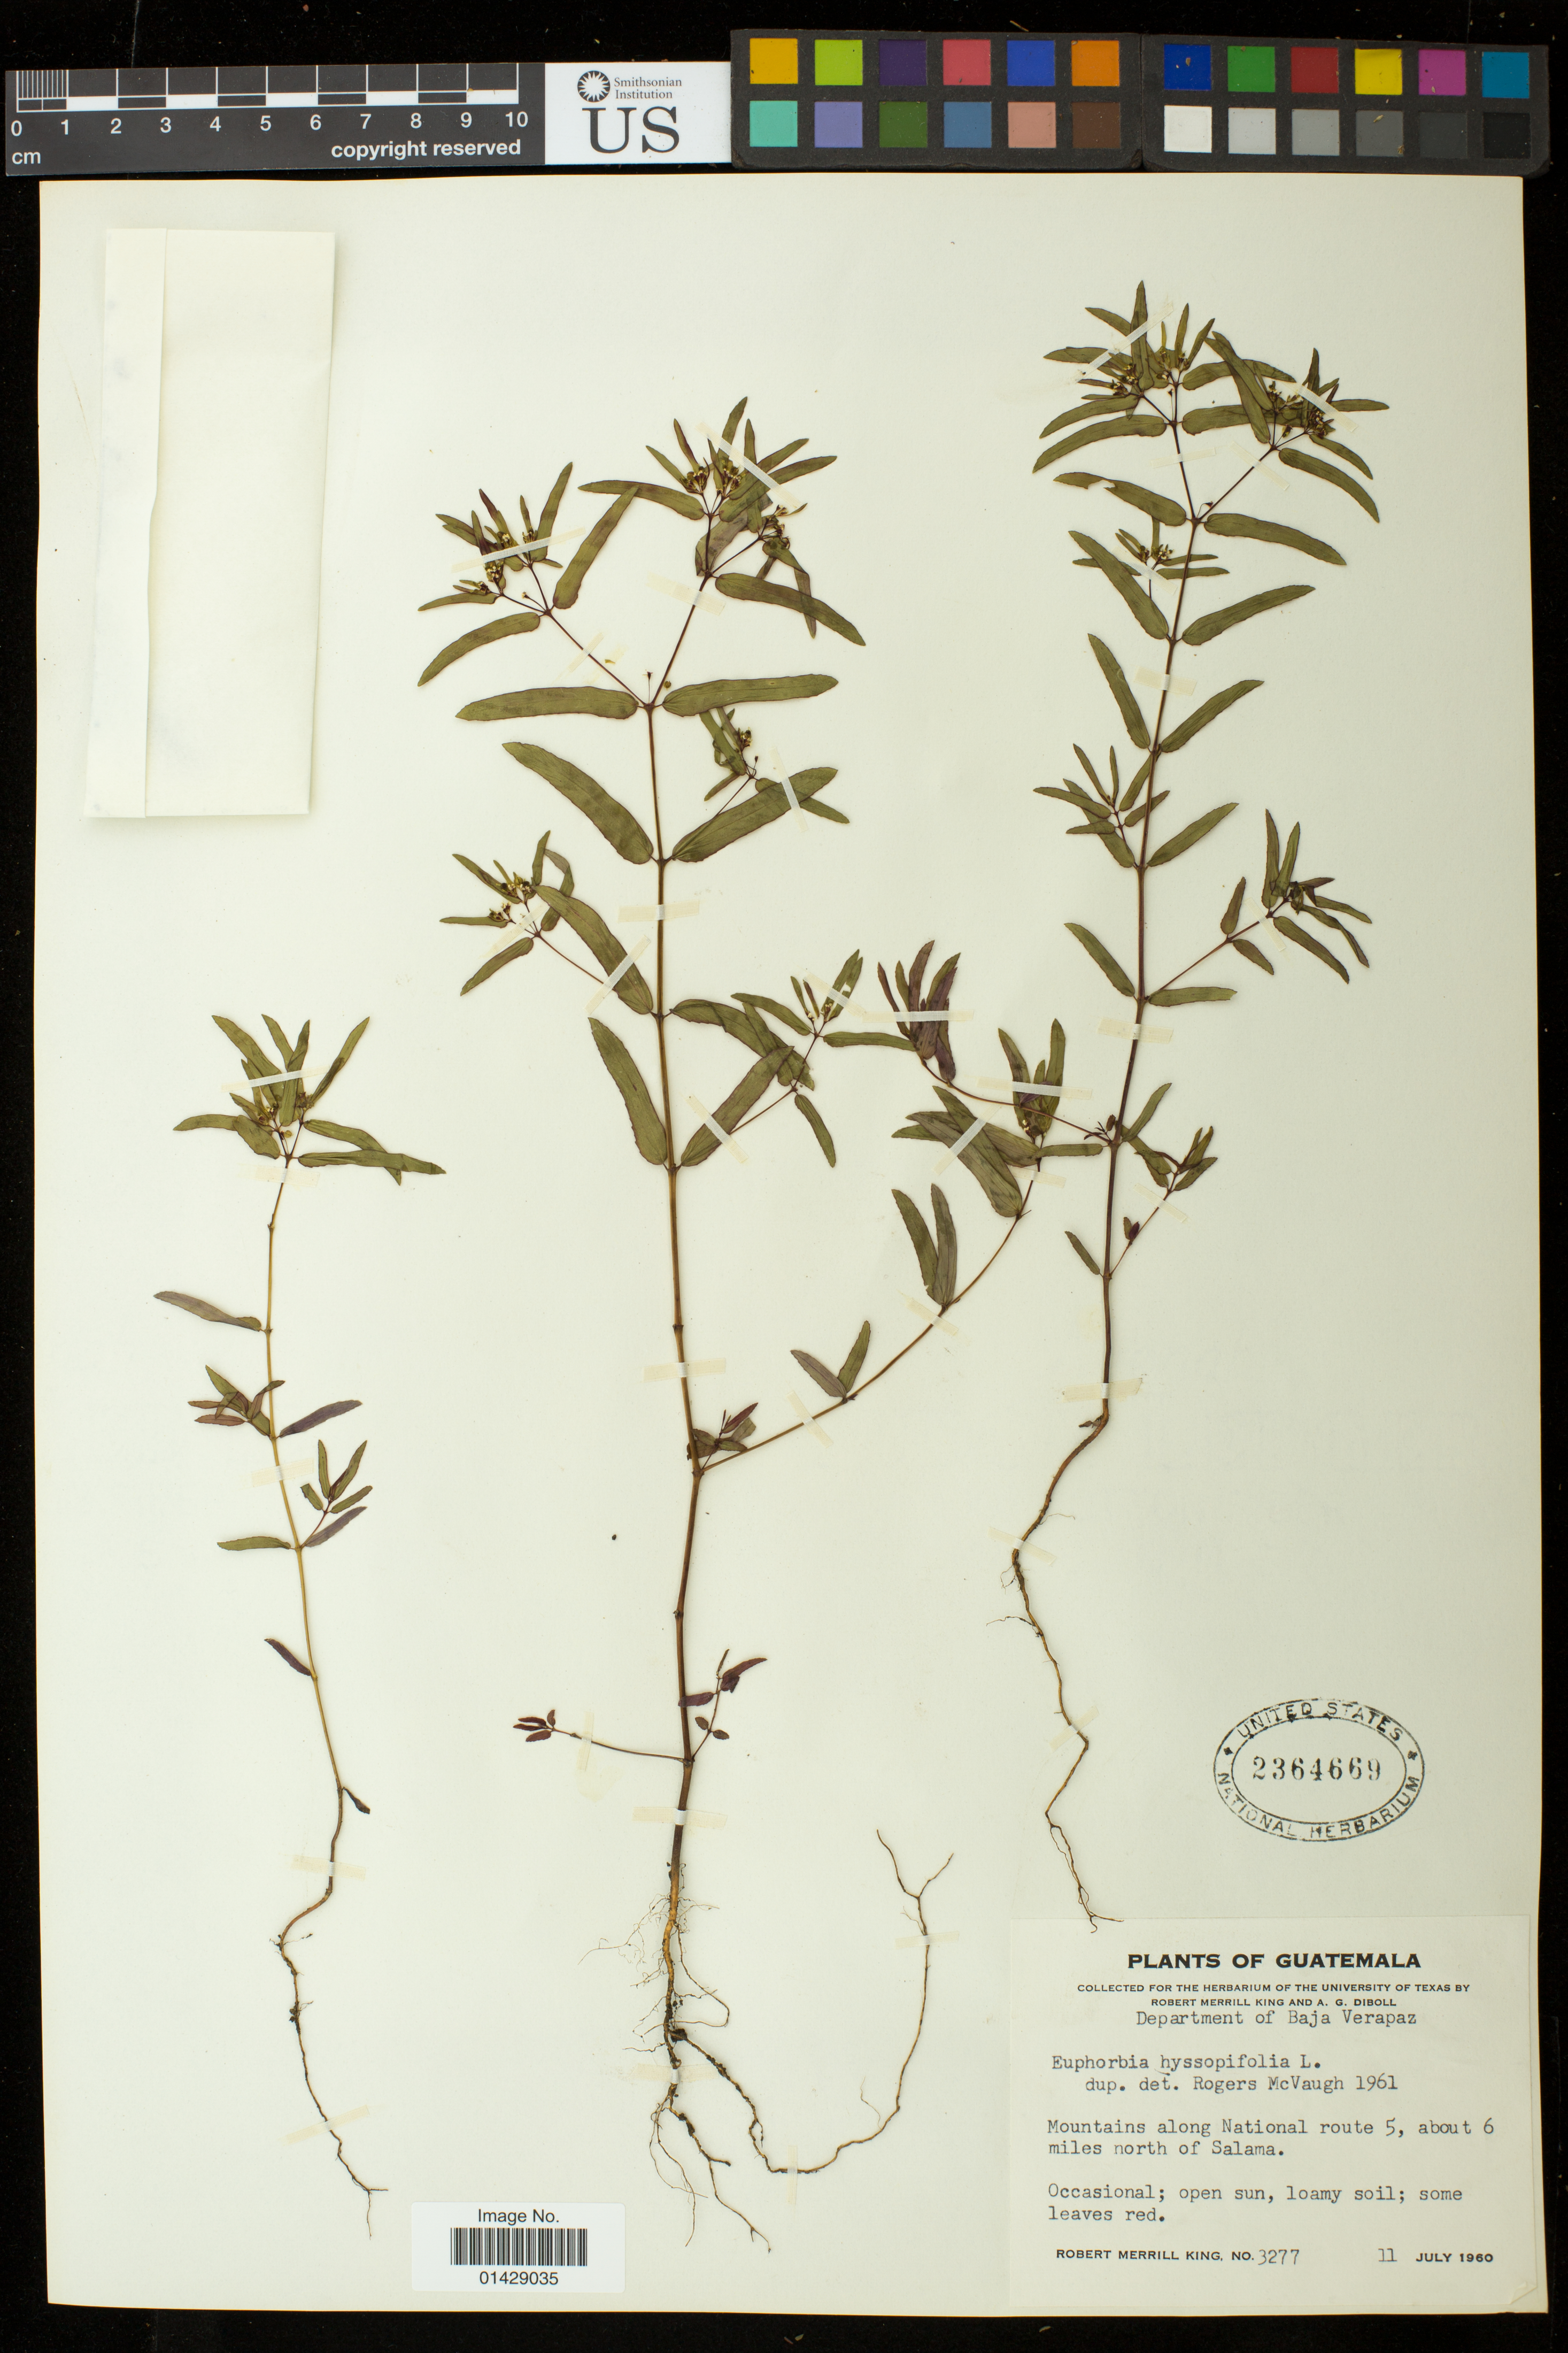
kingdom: Plantae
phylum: Tracheophyta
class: Magnoliopsida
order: Malpighiales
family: Euphorbiaceae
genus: Euphorbia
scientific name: Euphorbia hyssopifolia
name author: L.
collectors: R. M. King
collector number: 3277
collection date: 1960-07-11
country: Guatemala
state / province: Baja Verapaz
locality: Mountains along National route 5, about 6 miles north of Salama.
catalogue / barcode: US 2364669